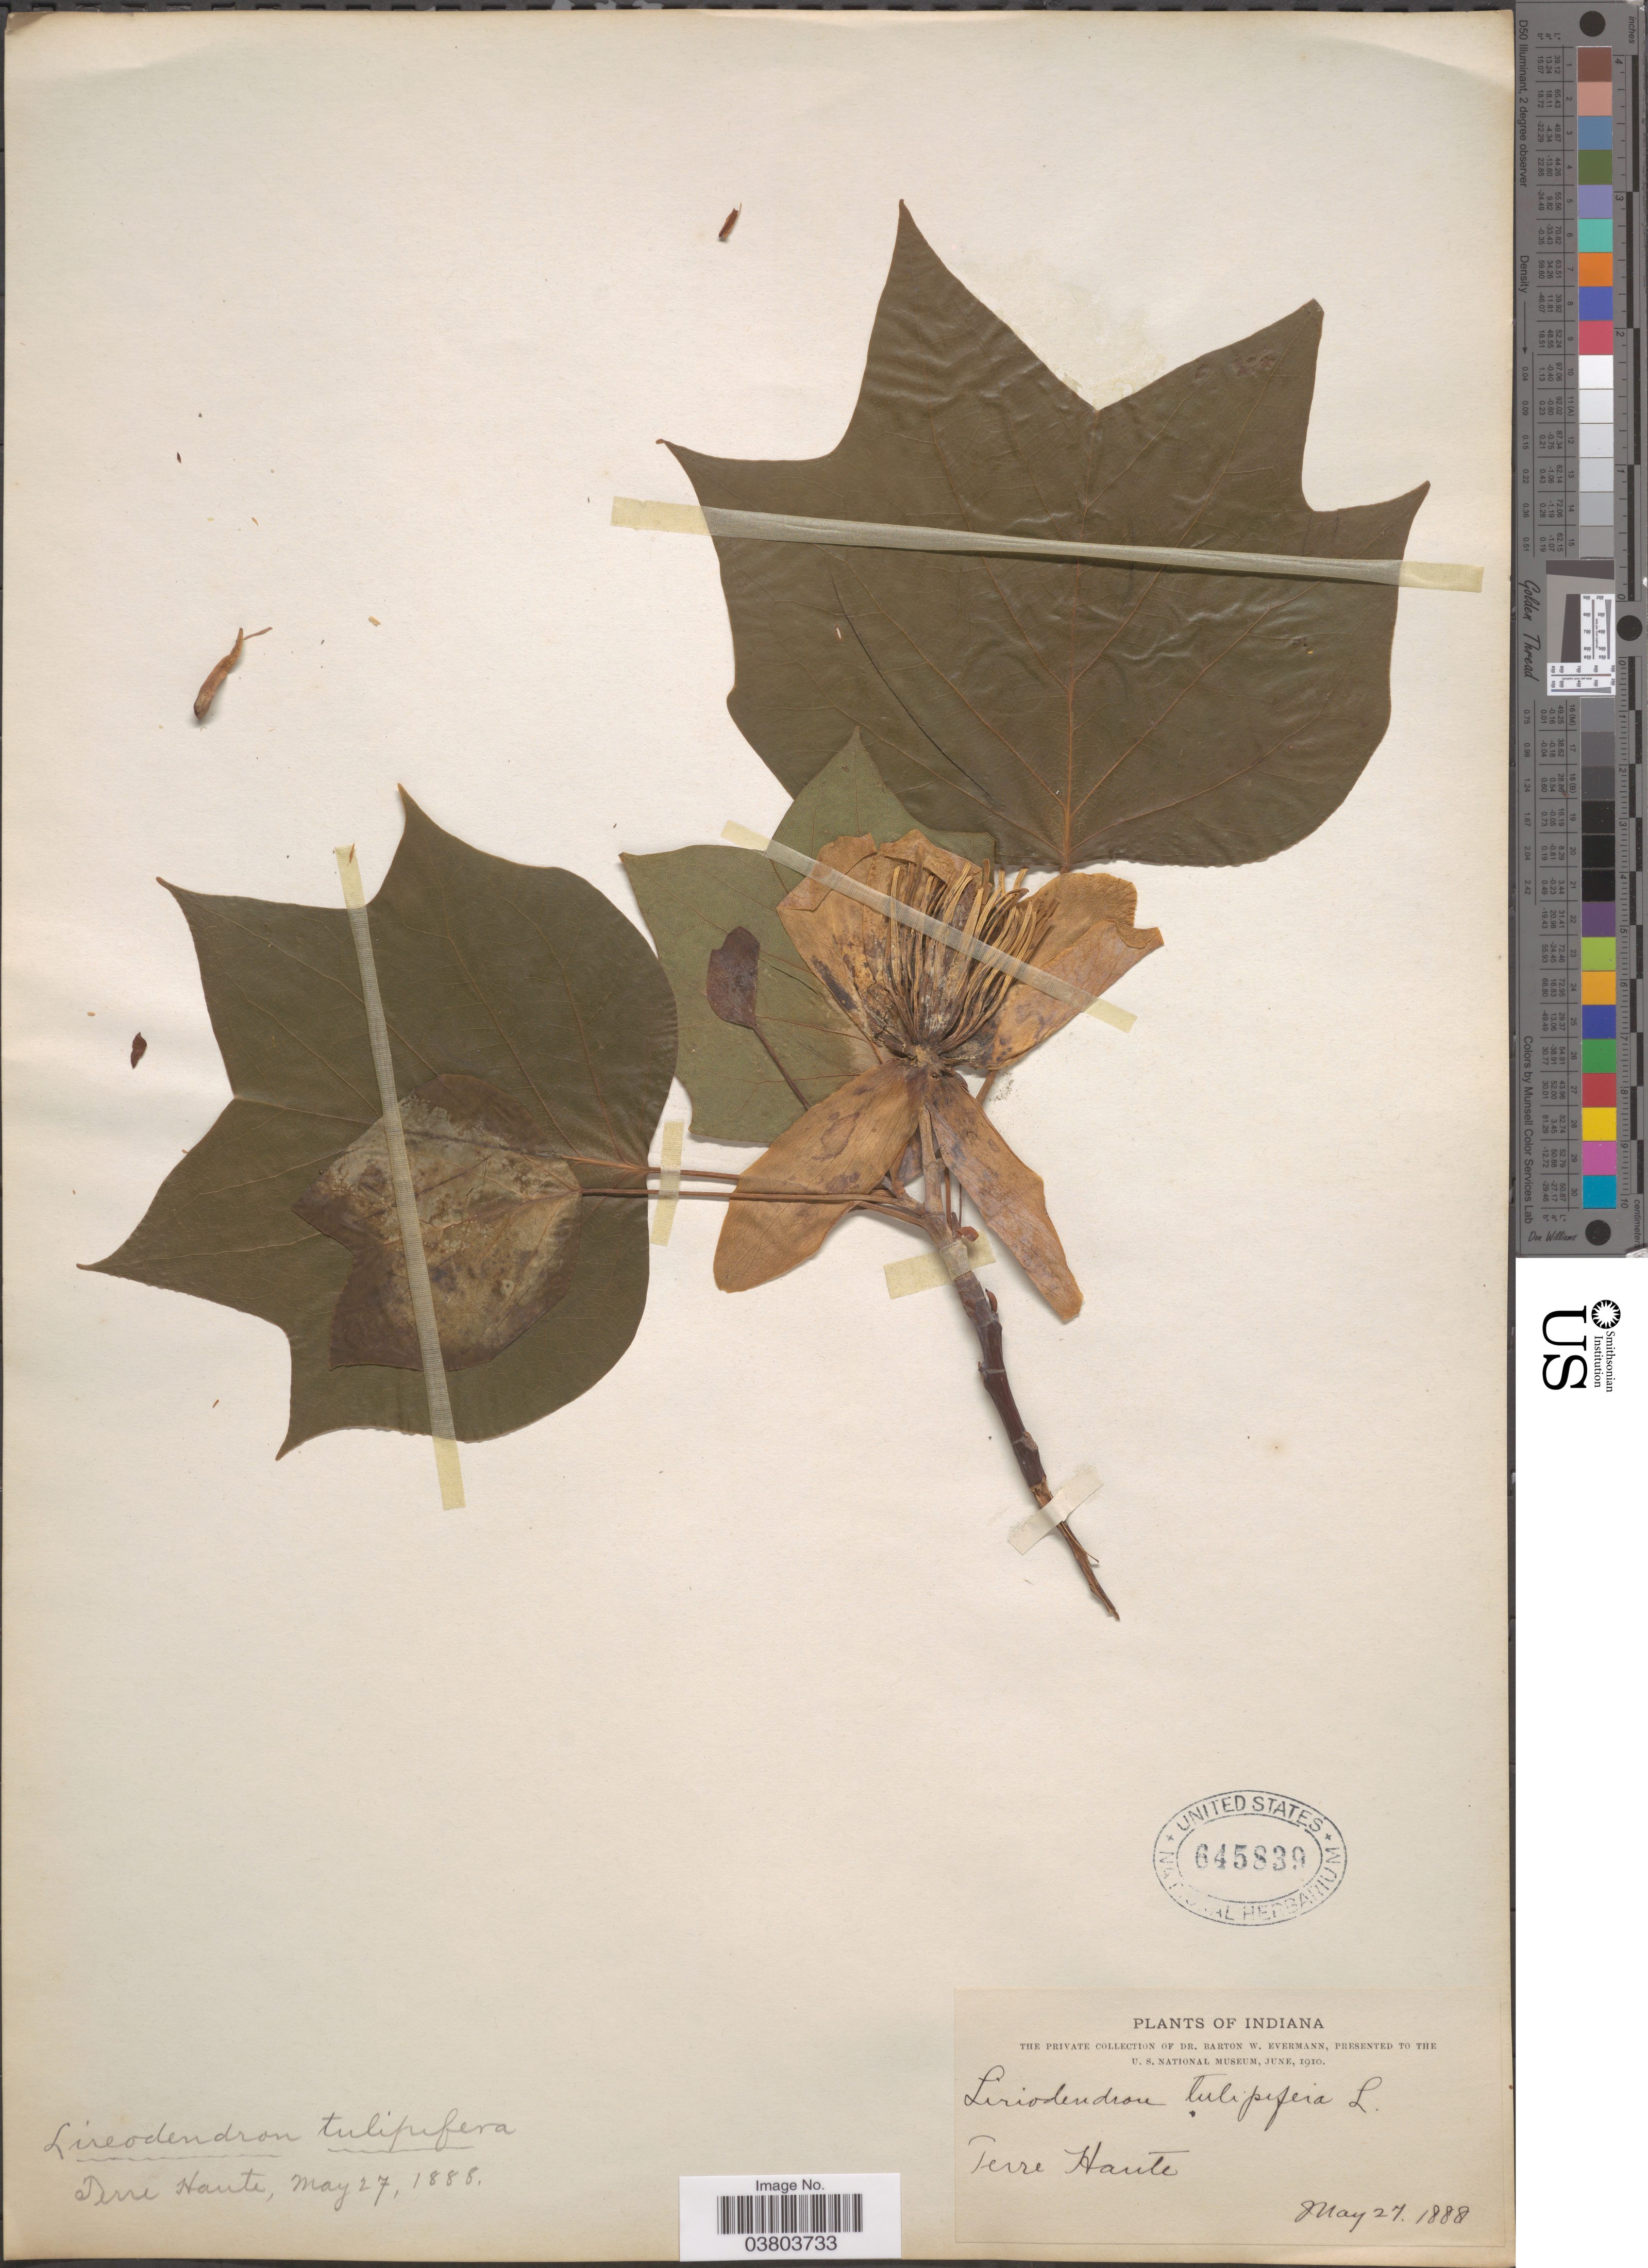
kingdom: Plantae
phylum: Tracheophyta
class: Magnoliopsida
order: Magnoliales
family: Magnoliaceae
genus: Liriodendron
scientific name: Liriodendron tulipifera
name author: L.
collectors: B. W. Evermann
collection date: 1888-05-27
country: United States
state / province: Indiana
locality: Terre Haute.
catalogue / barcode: US 645839